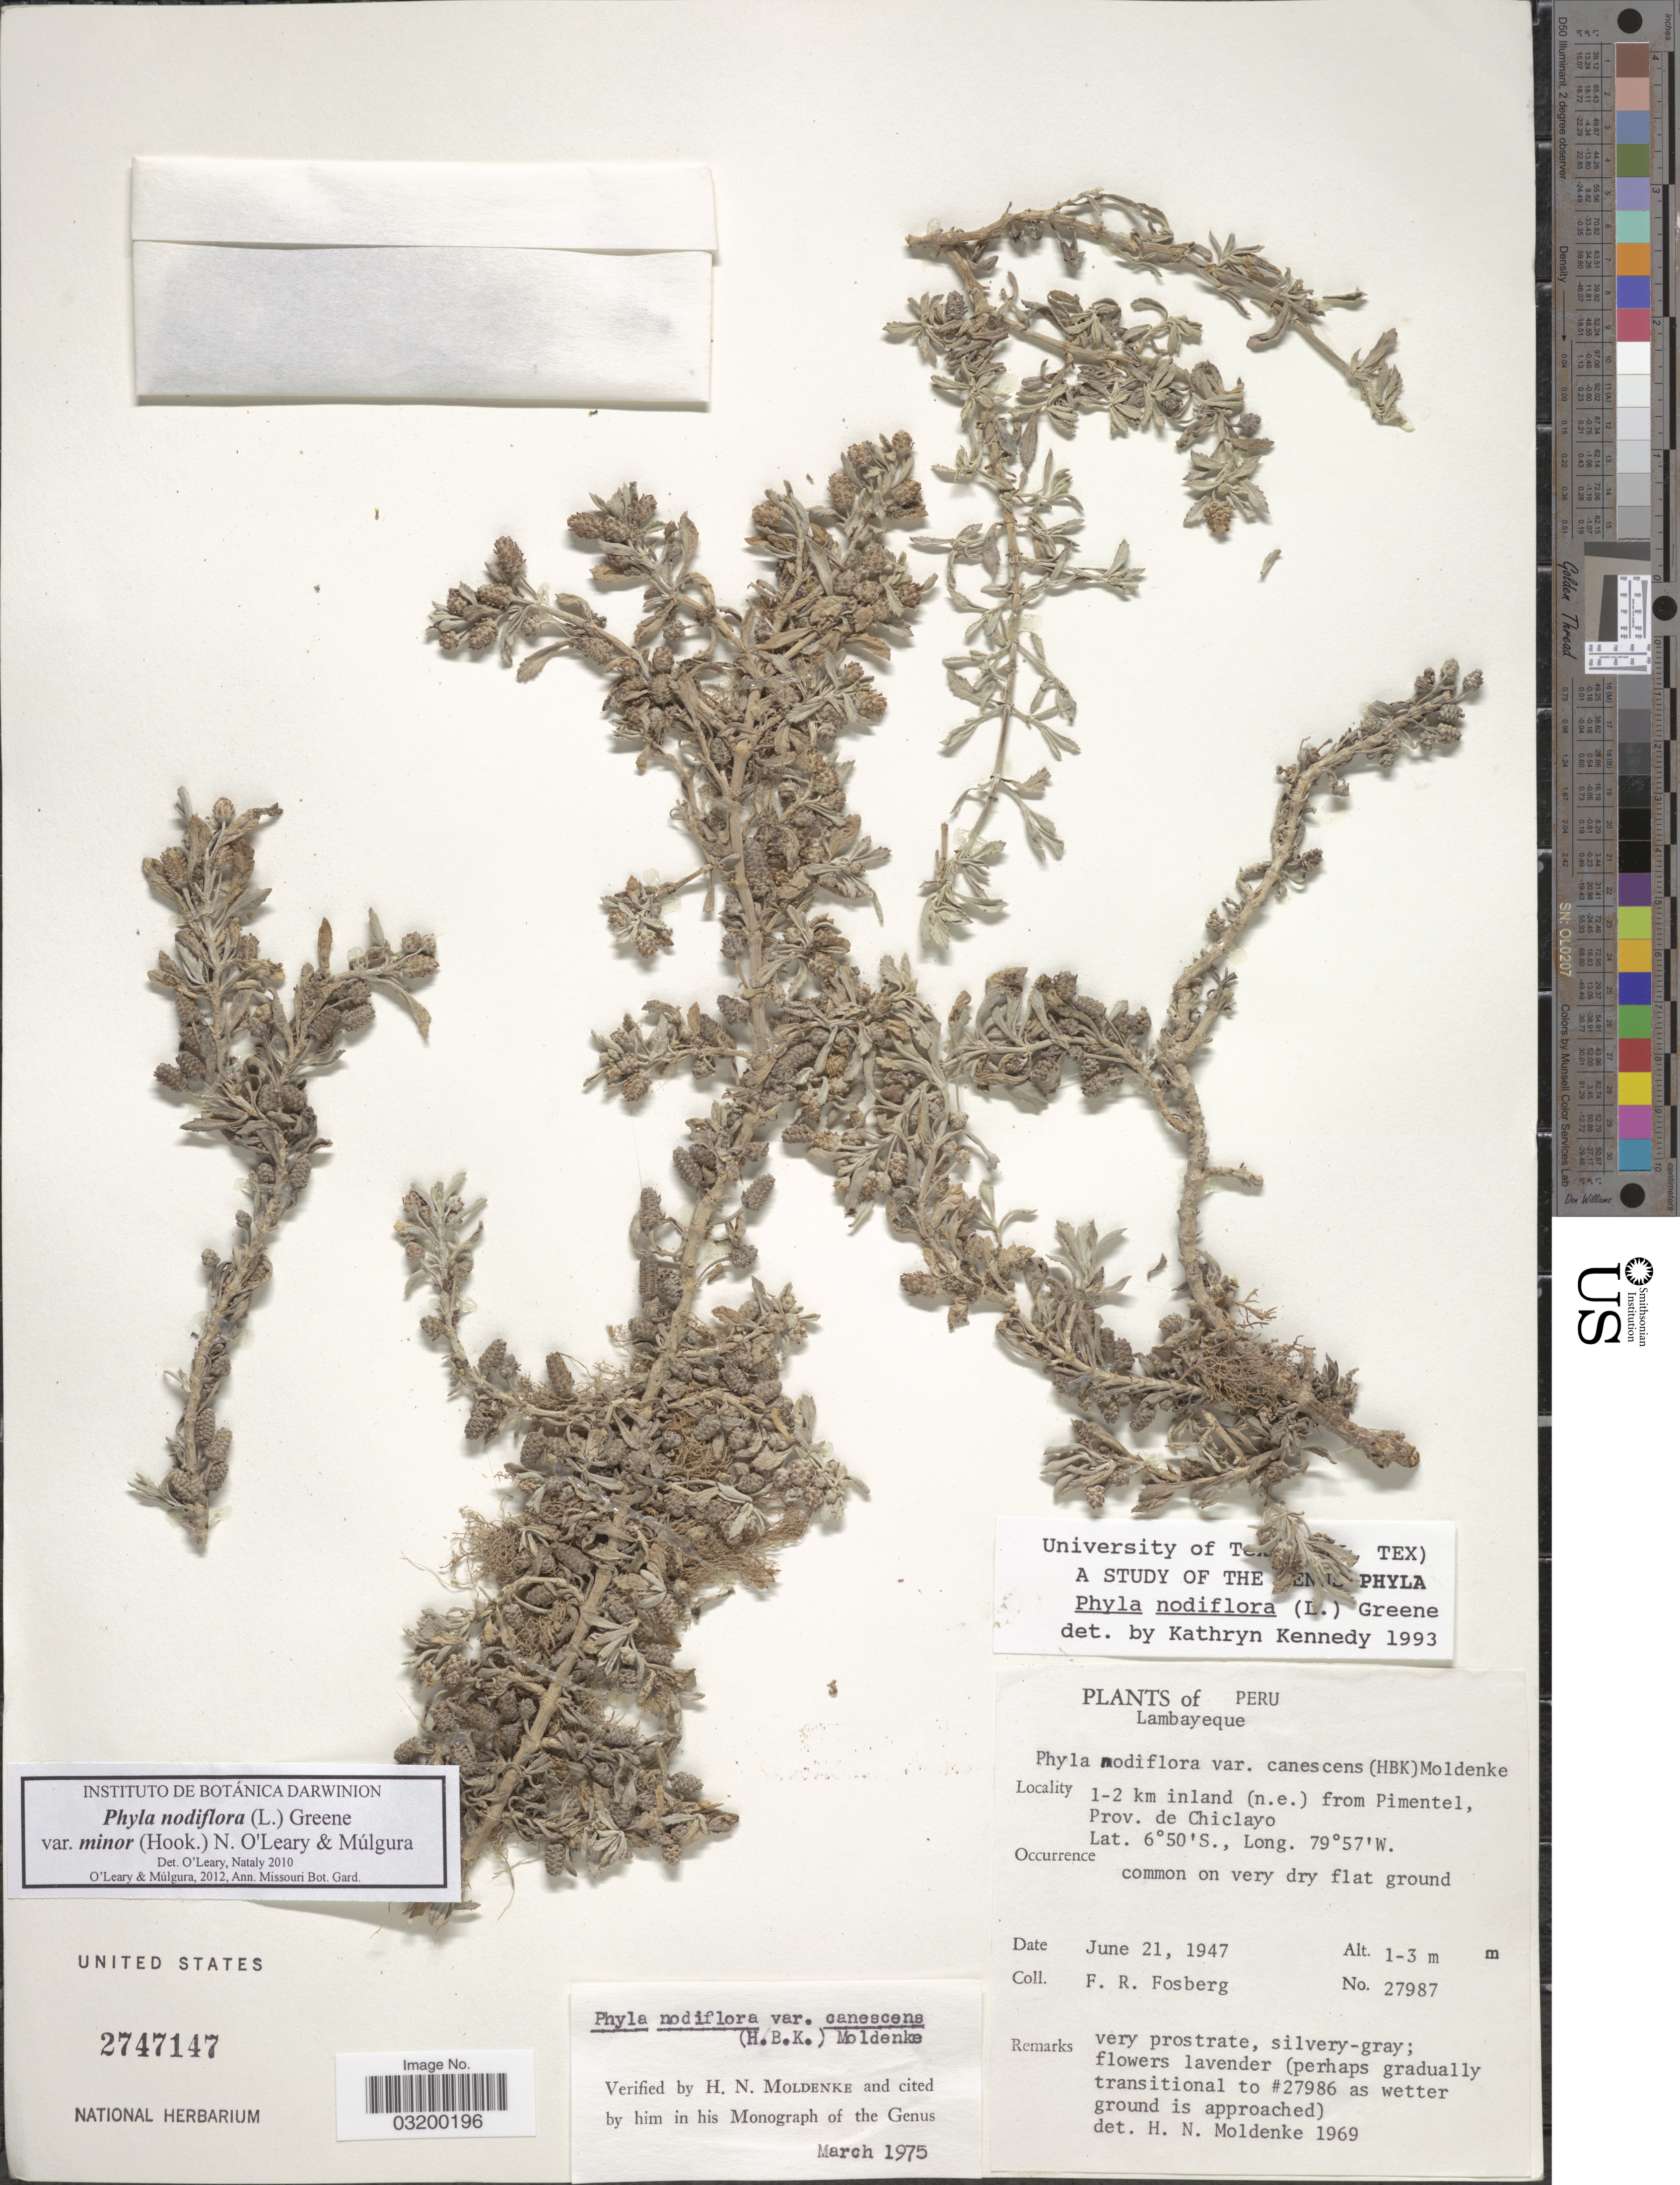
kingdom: Plantae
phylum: Tracheophyta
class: Magnoliopsida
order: Lamiales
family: Verbenaceae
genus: Phyla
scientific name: Phyla nodiflora var. minor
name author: (Hook.) N. O'Leary & Mulgura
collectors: F. R. Fosberg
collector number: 27987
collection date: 1947-06-21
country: Peru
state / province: Lambayeque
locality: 1-2 km inland (n.e.) from Pimentel, Prov. de Chiclayo.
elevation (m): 1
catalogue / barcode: US 2747147